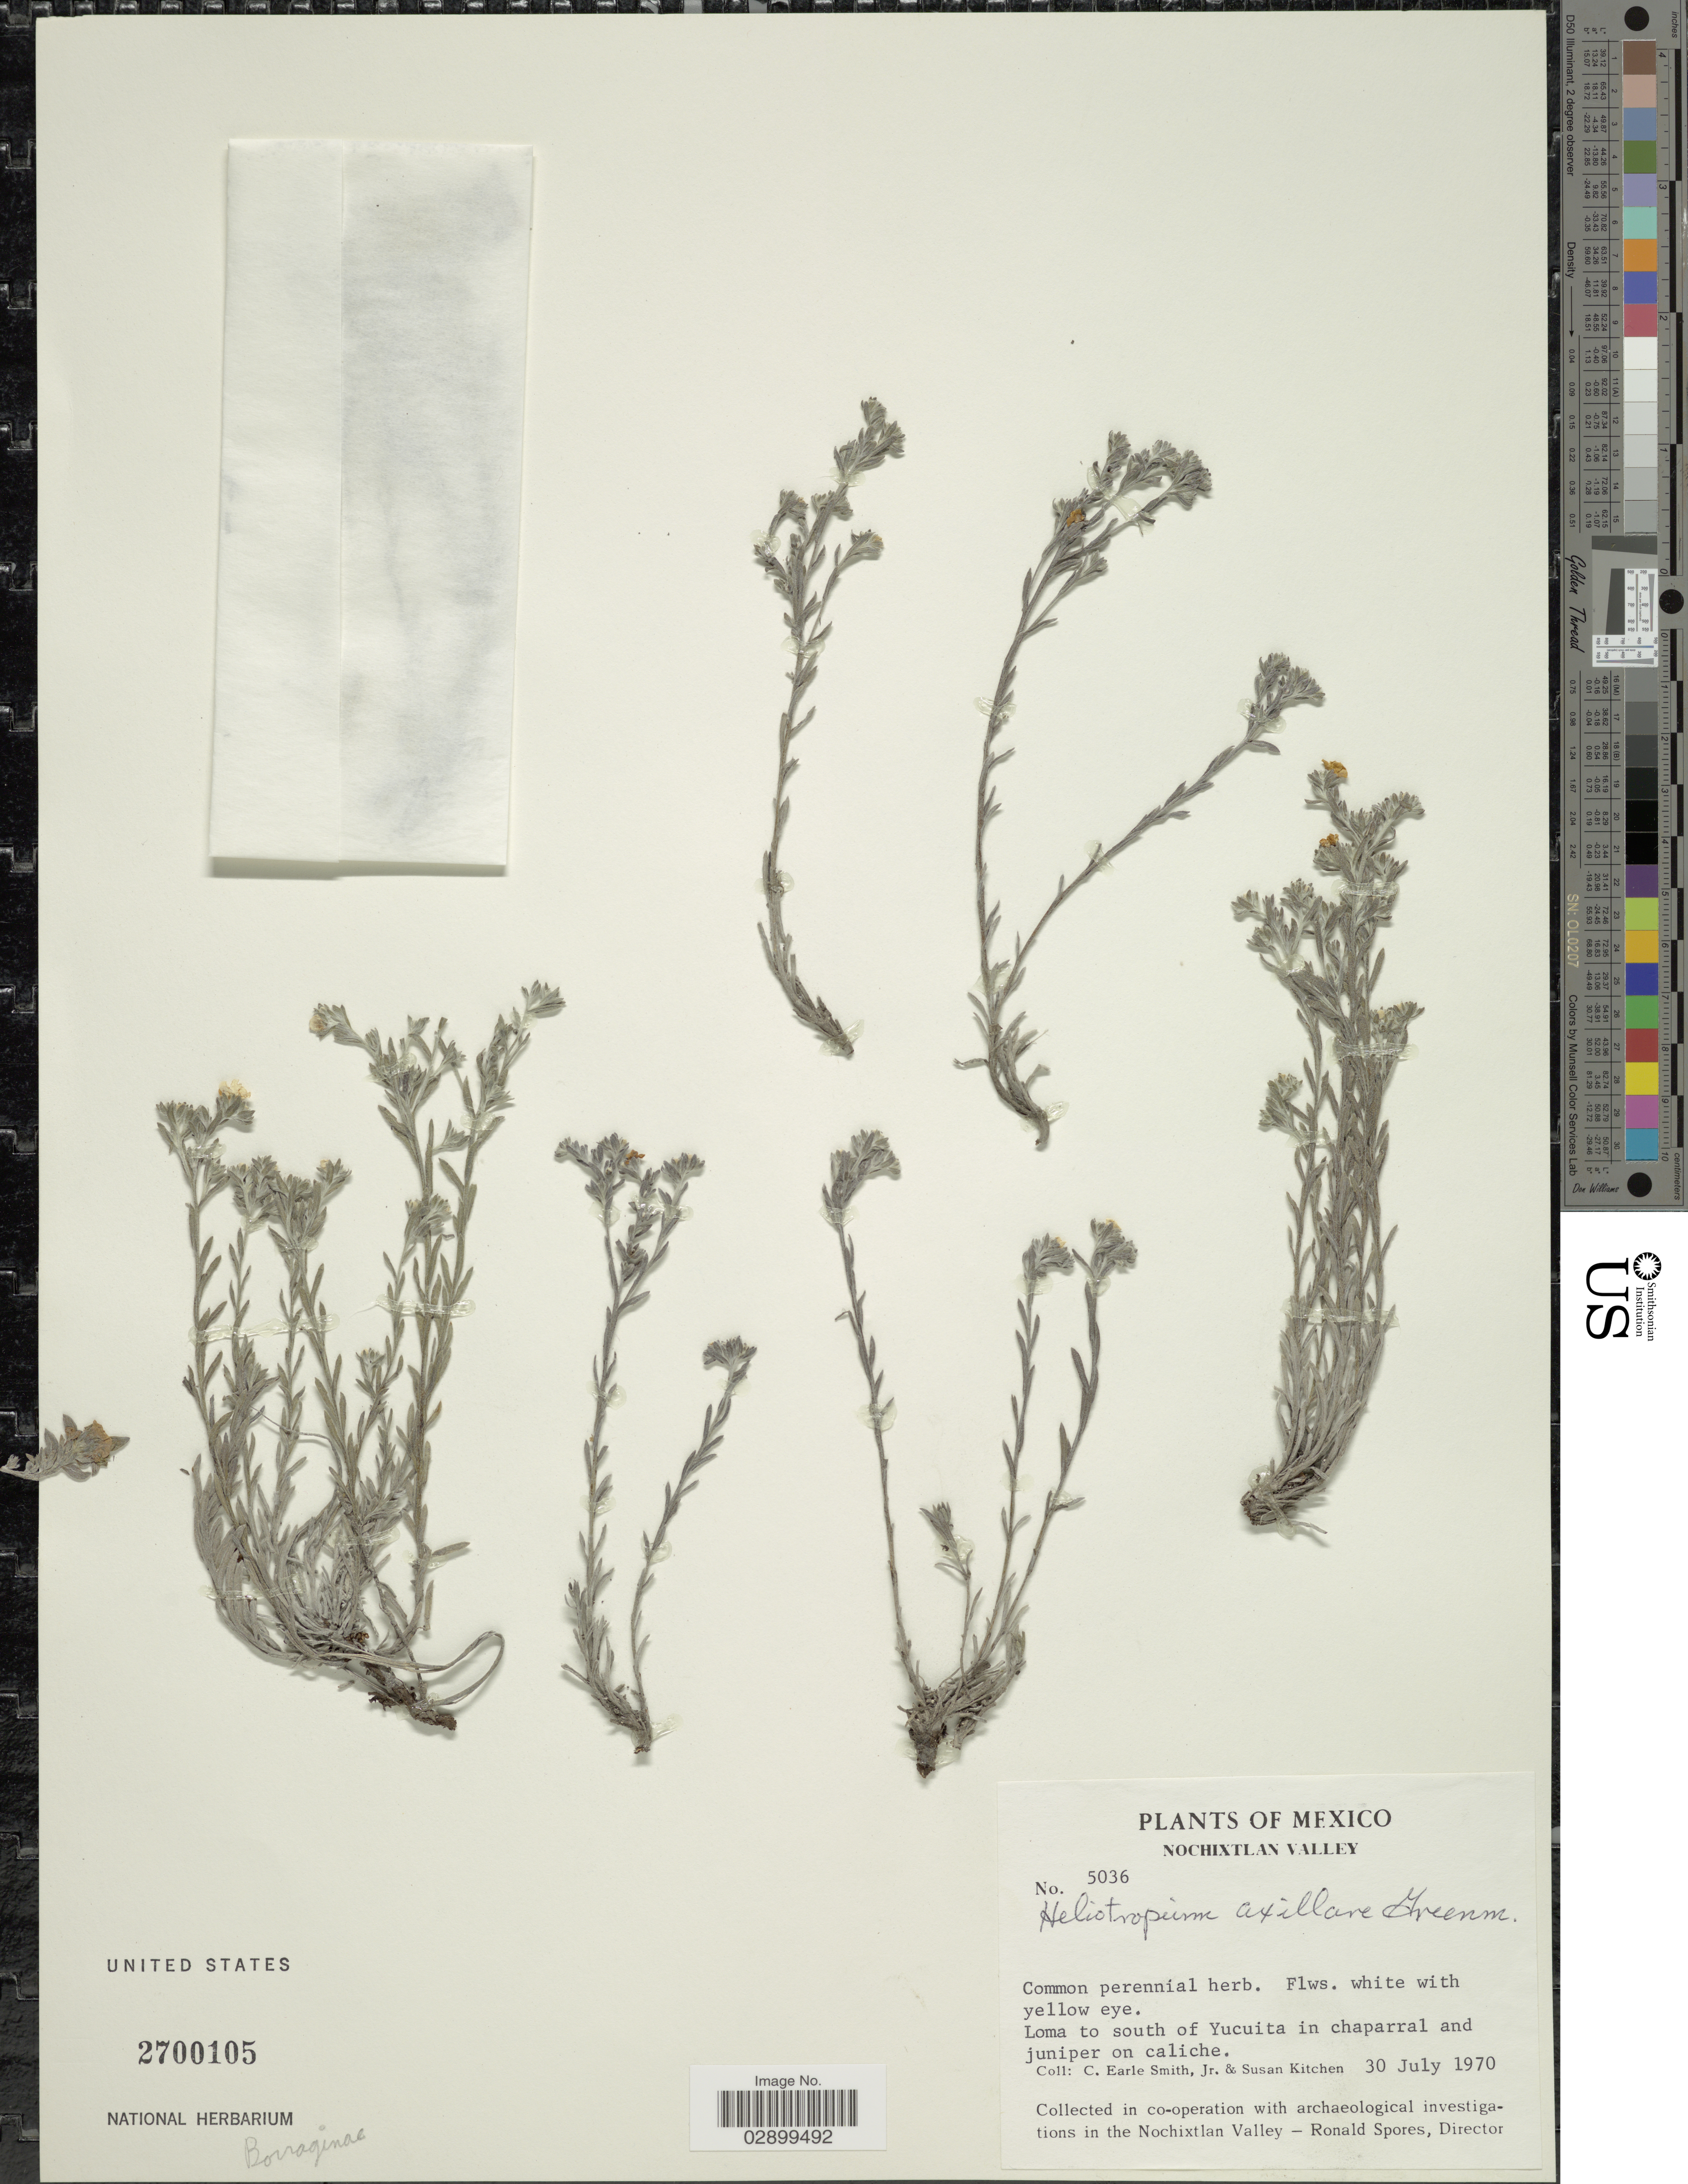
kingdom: Plantae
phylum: Tracheophyta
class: Magnoliopsida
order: Boraginales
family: Heliotropiaceae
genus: Heliotropium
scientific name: Heliotropium axillare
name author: Greenm.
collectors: C. E. Smith Jr. & S. Kitchen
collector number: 5036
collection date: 1970-07-30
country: Mexico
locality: Nochixtlan Valley. Loma to south of Yucuita in chaparral and juniper on caliche.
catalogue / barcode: US 2700105